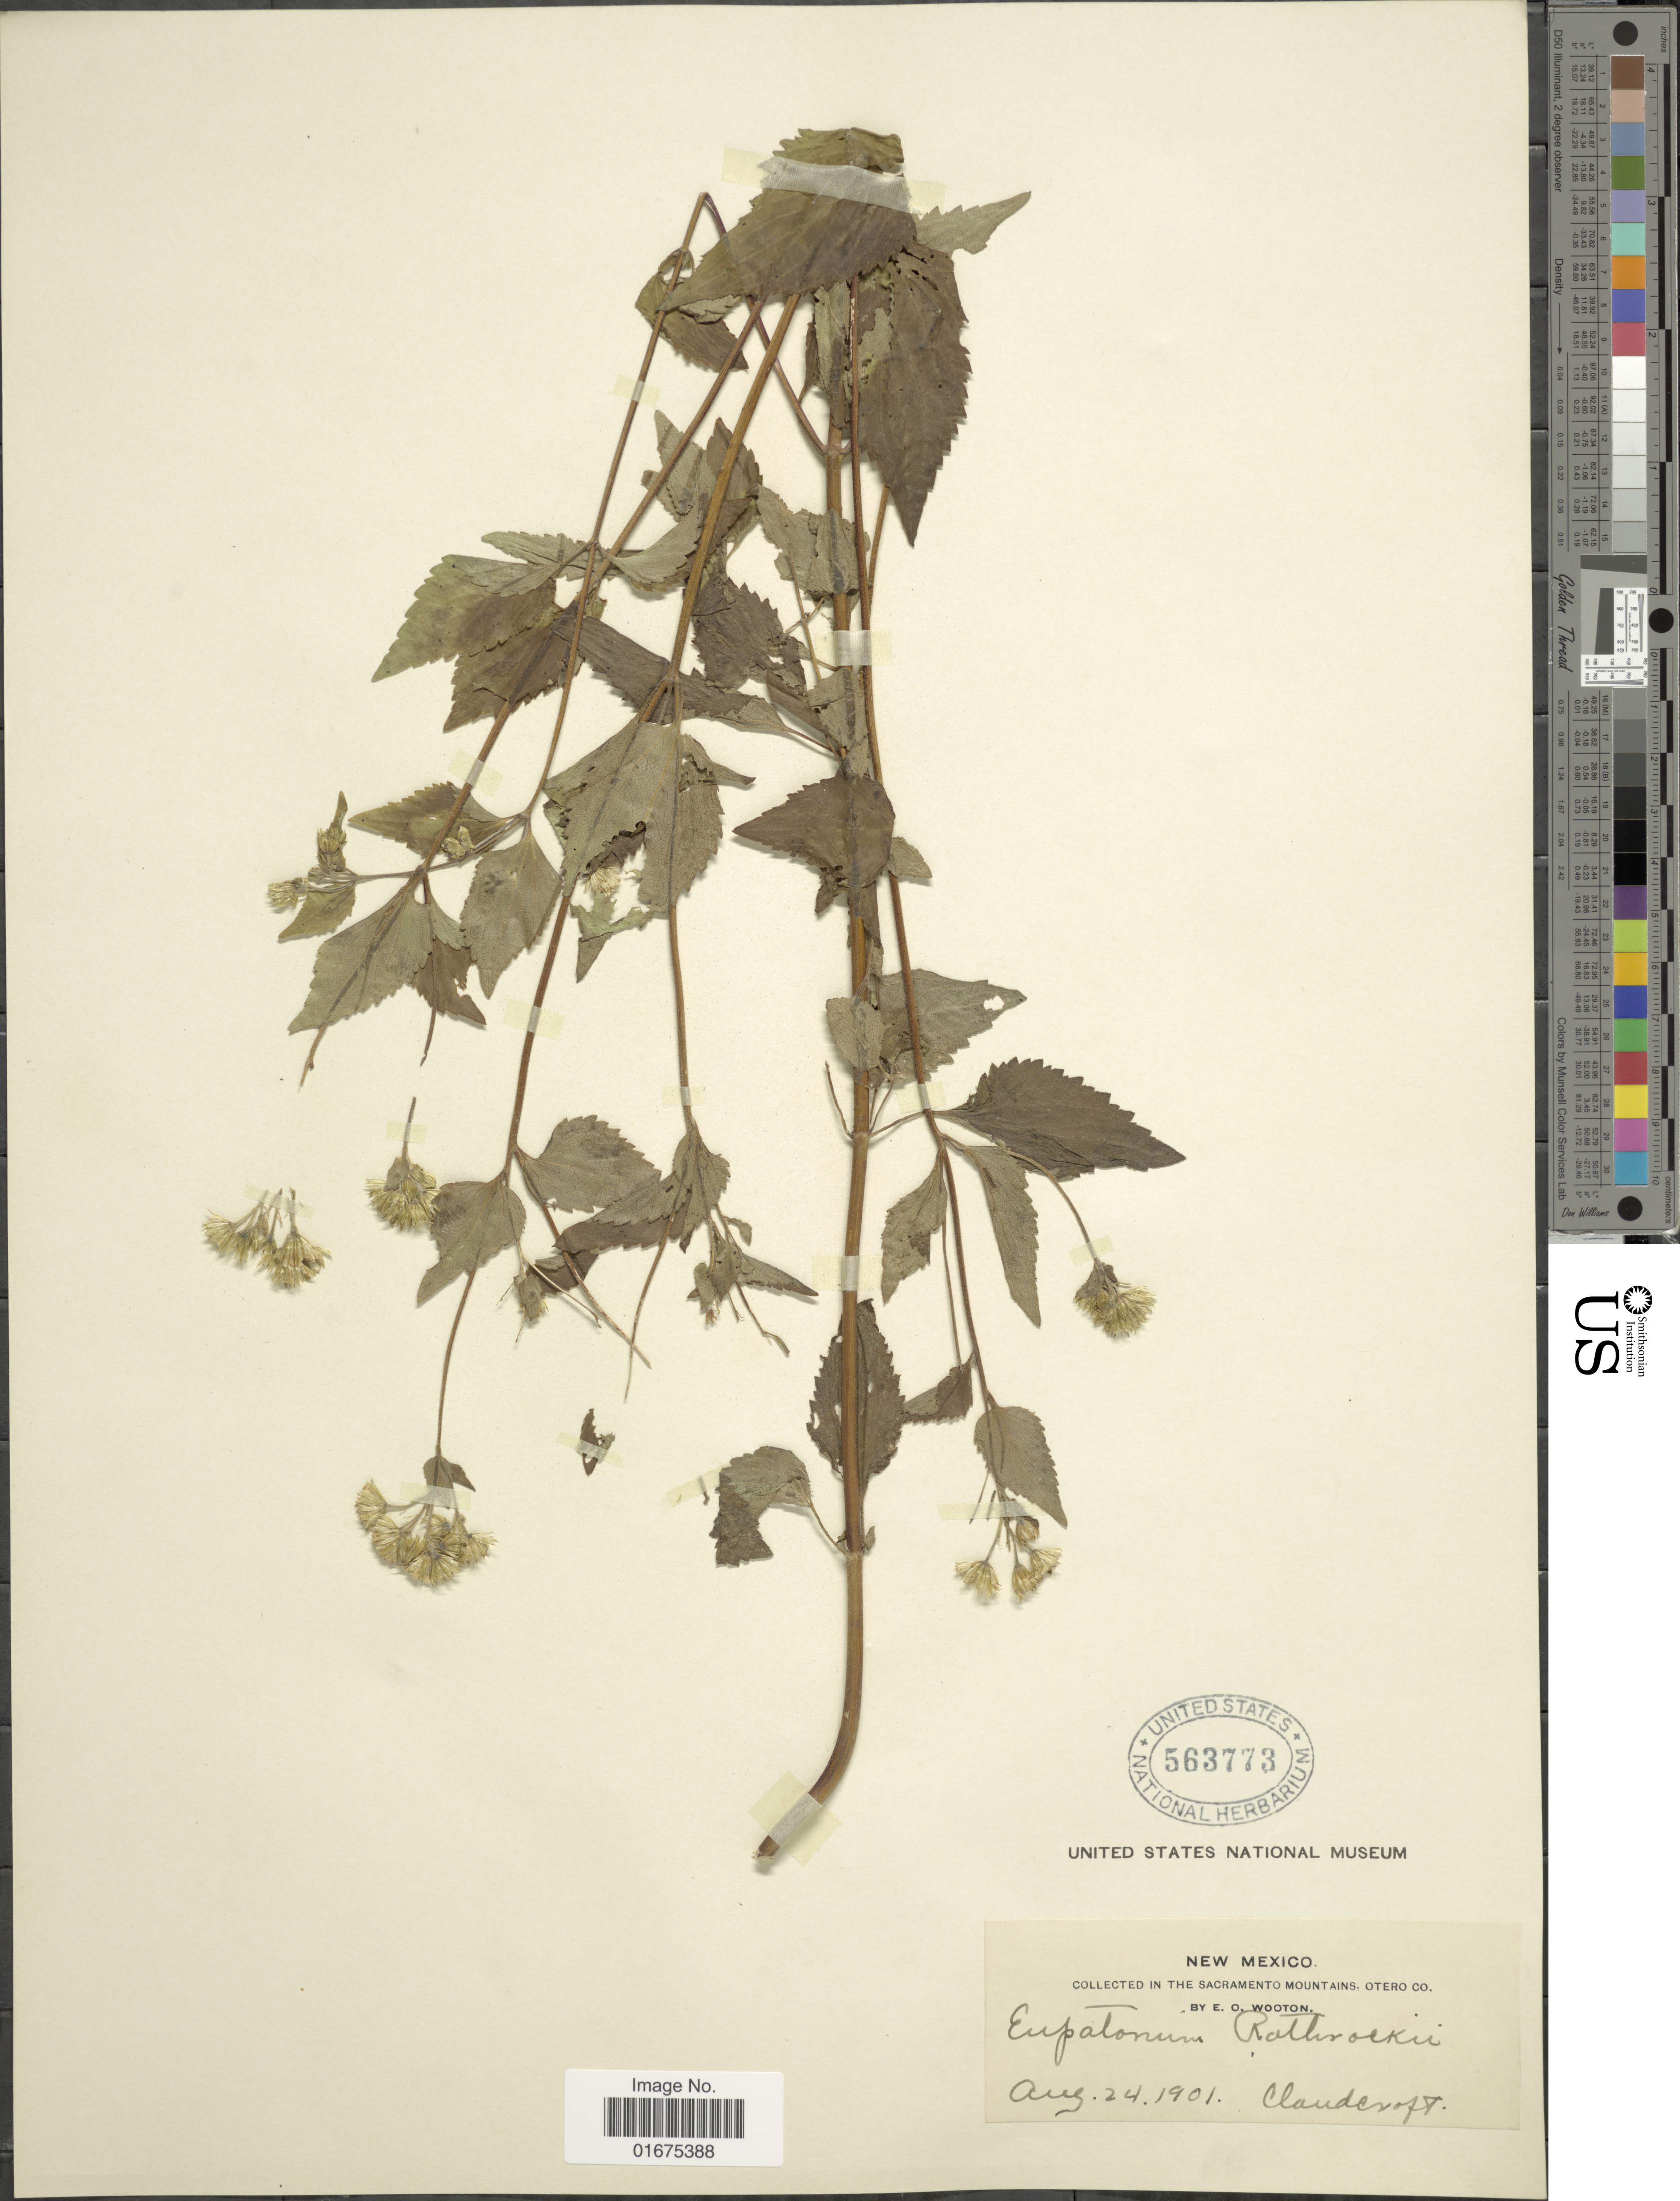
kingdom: Plantae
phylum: Tracheophyta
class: Magnoliopsida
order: Asterales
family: Asteraceae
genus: Ageratina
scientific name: Ageratina rothrockii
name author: (A. Gray) R.M. King & H. Rob.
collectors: E. O. Wooton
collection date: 1901-08-24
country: United States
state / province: New Mexico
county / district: Otero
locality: In the Sacramento Mountains, Cloudcroft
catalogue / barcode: US 563773